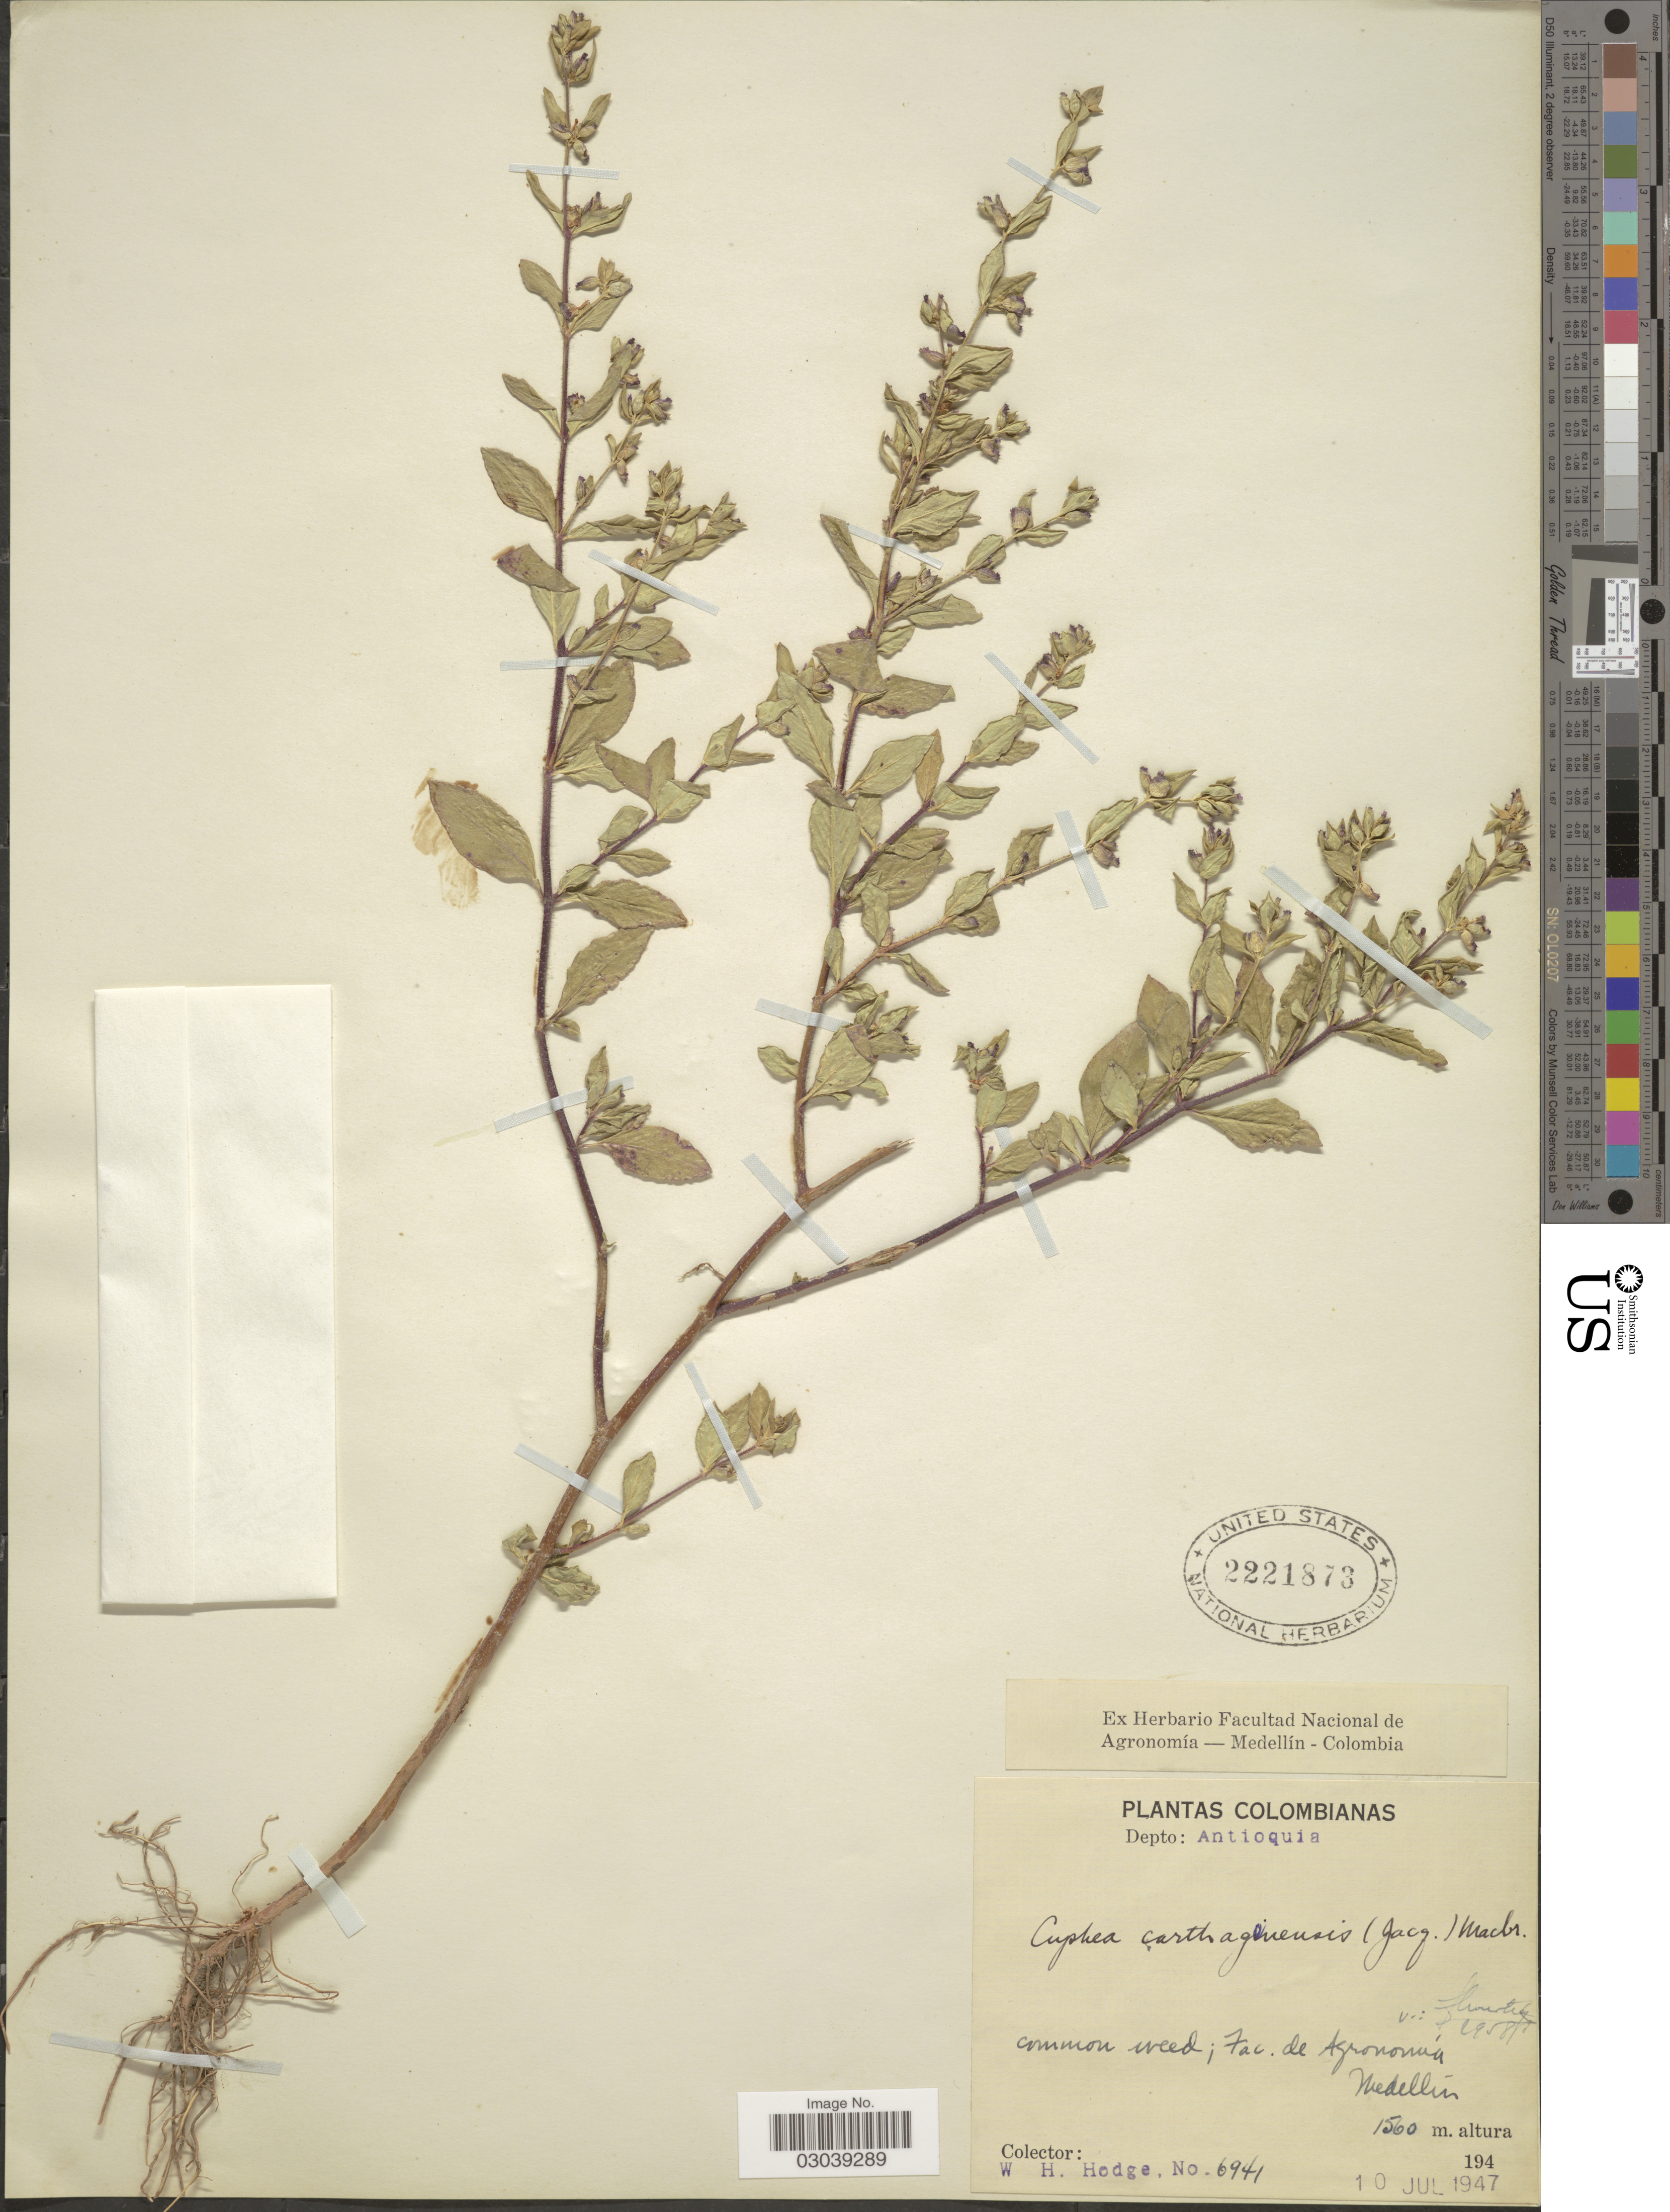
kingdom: Plantae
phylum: Tracheophyta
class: Magnoliopsida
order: Myrtales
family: Lythraceae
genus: Cuphea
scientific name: Cuphea carthagenensis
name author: (Jacq.) J.F. Macbr.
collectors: W. Hodge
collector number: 6941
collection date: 1947-07-10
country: Colombia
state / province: Antioquia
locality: Depto: Antioquia. Fac. de Agronomía Medellín.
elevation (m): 1560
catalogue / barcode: US 2221873